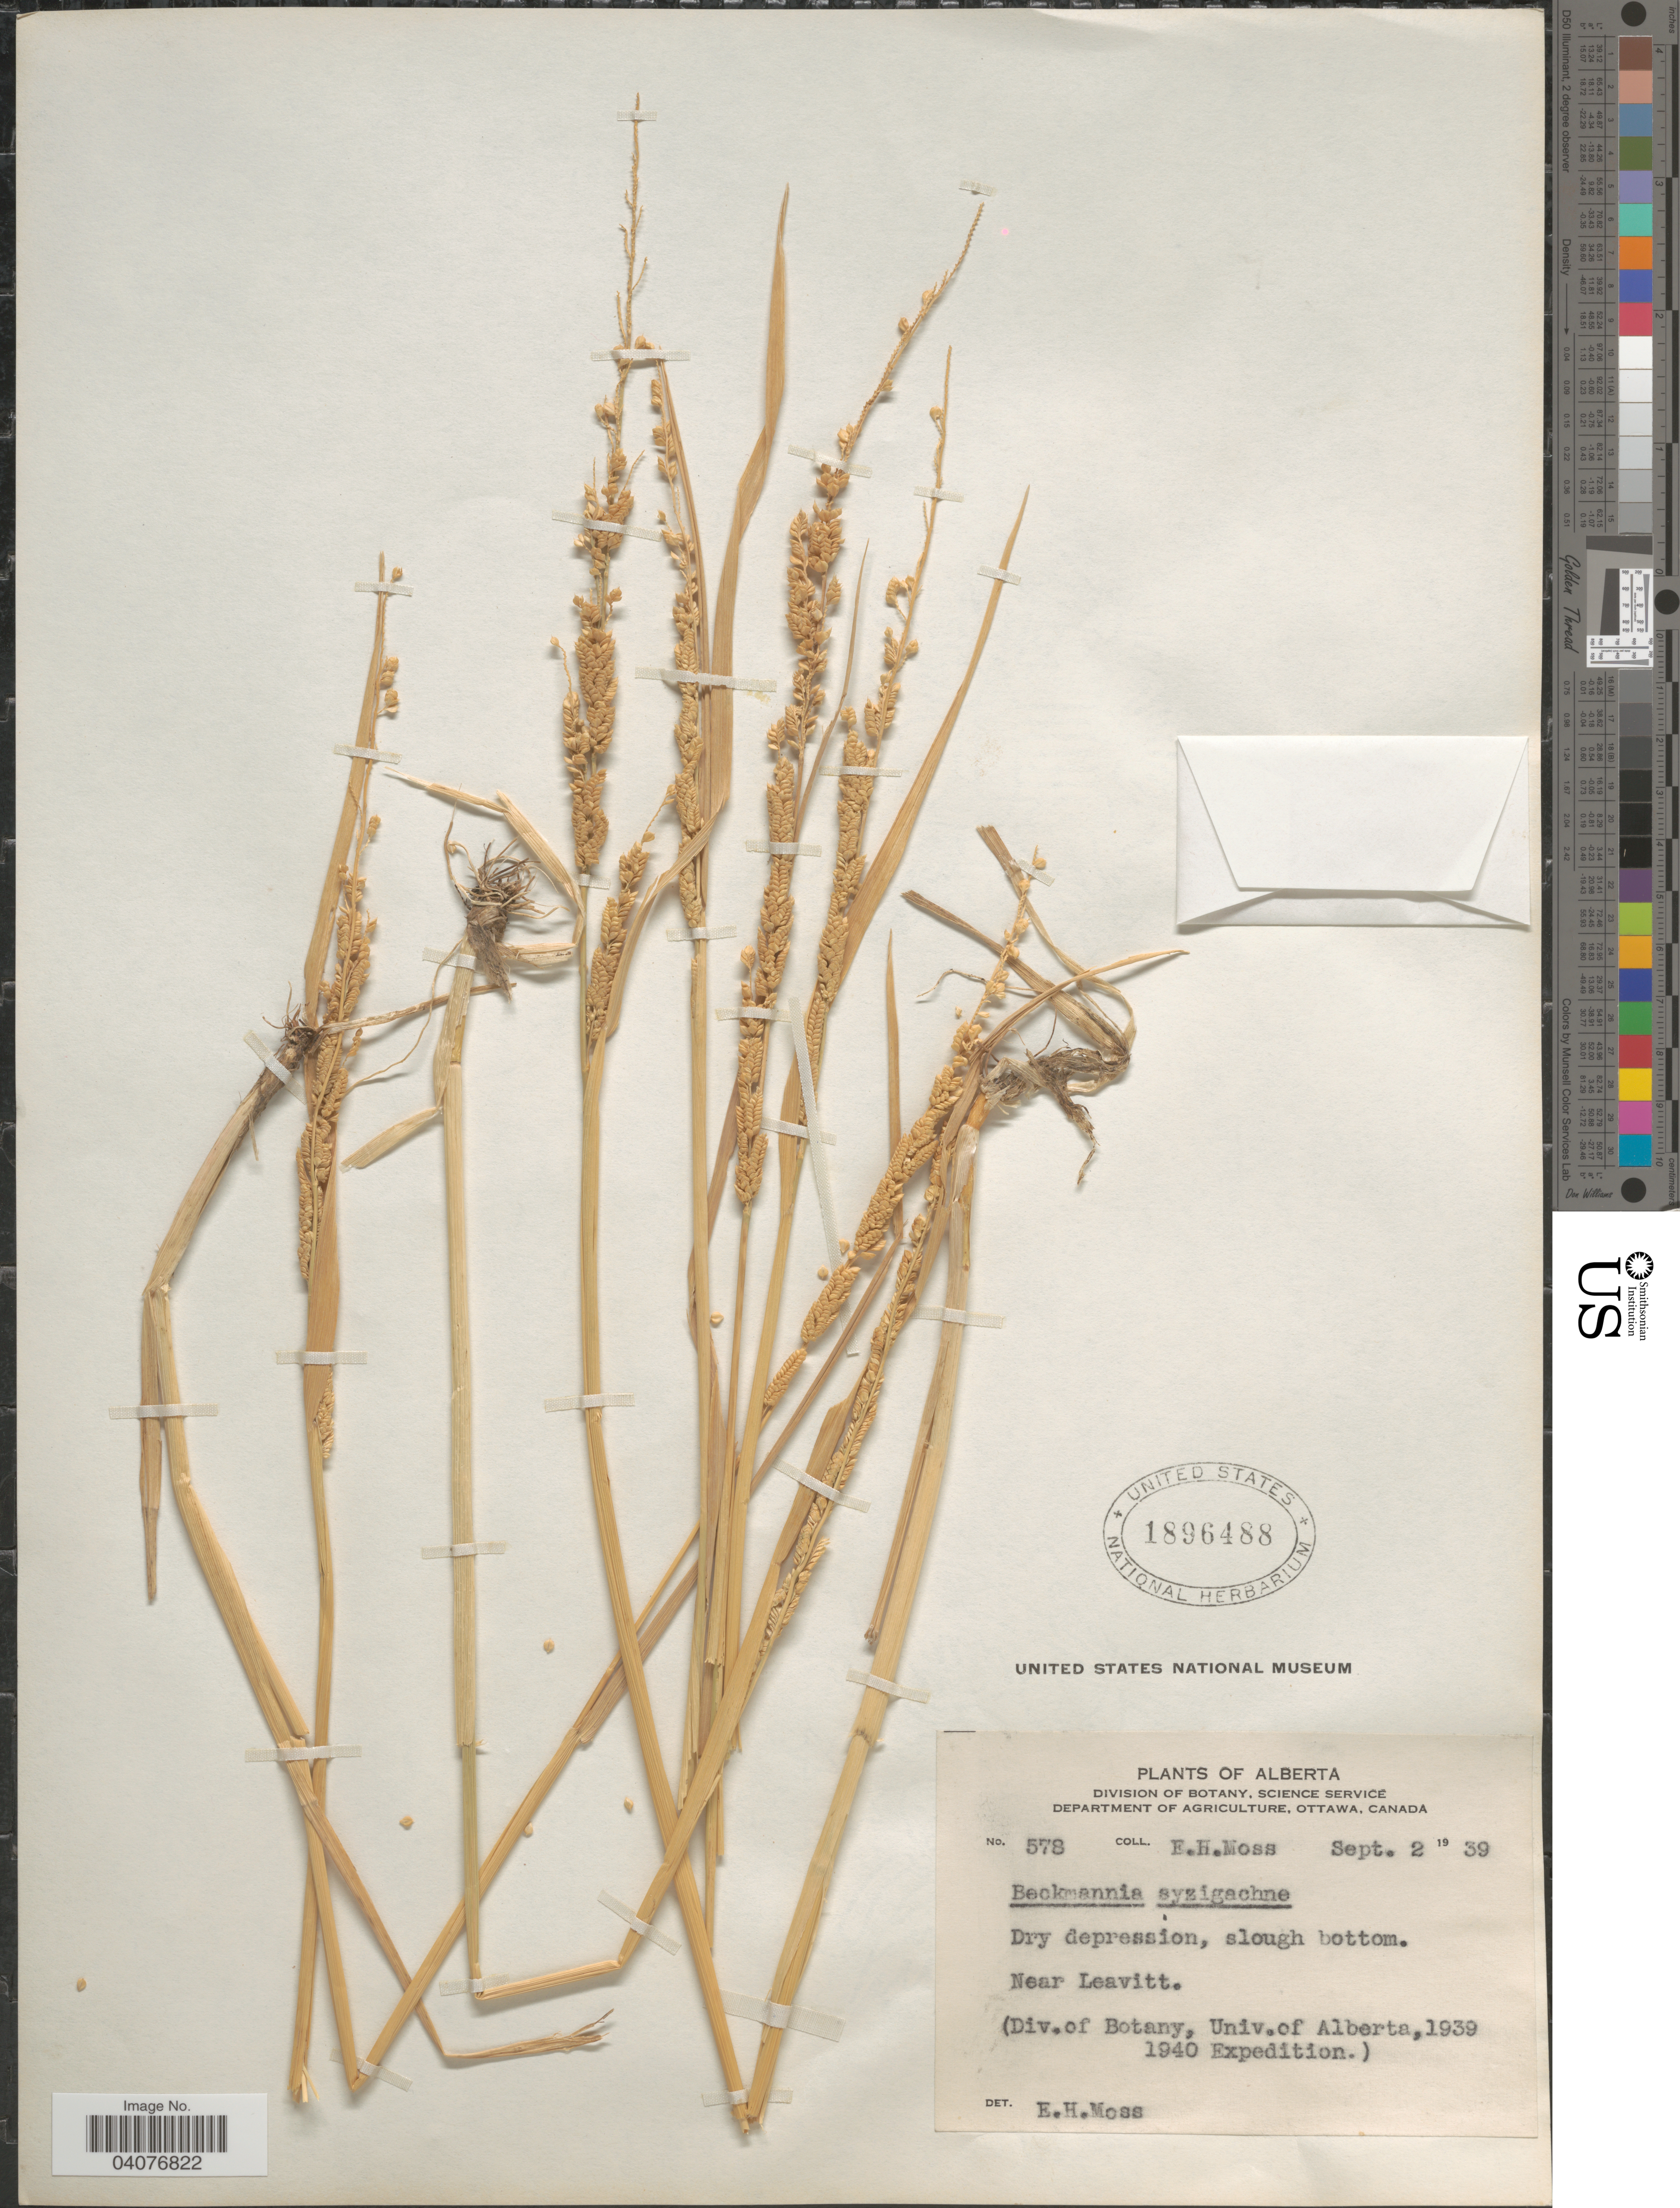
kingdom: Plantae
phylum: Tracheophyta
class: Liliopsida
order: Poales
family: Poaceae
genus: Beckmannia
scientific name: Beckmannia syzigachne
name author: (Steud.) Fernald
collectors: E. Moss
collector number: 578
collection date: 1939-09-02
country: Canada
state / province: Alberta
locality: Near Leavitt. (Div. of Botany, Univ. of Alberta, 1939 1940 Expedition.).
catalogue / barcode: US 1896488